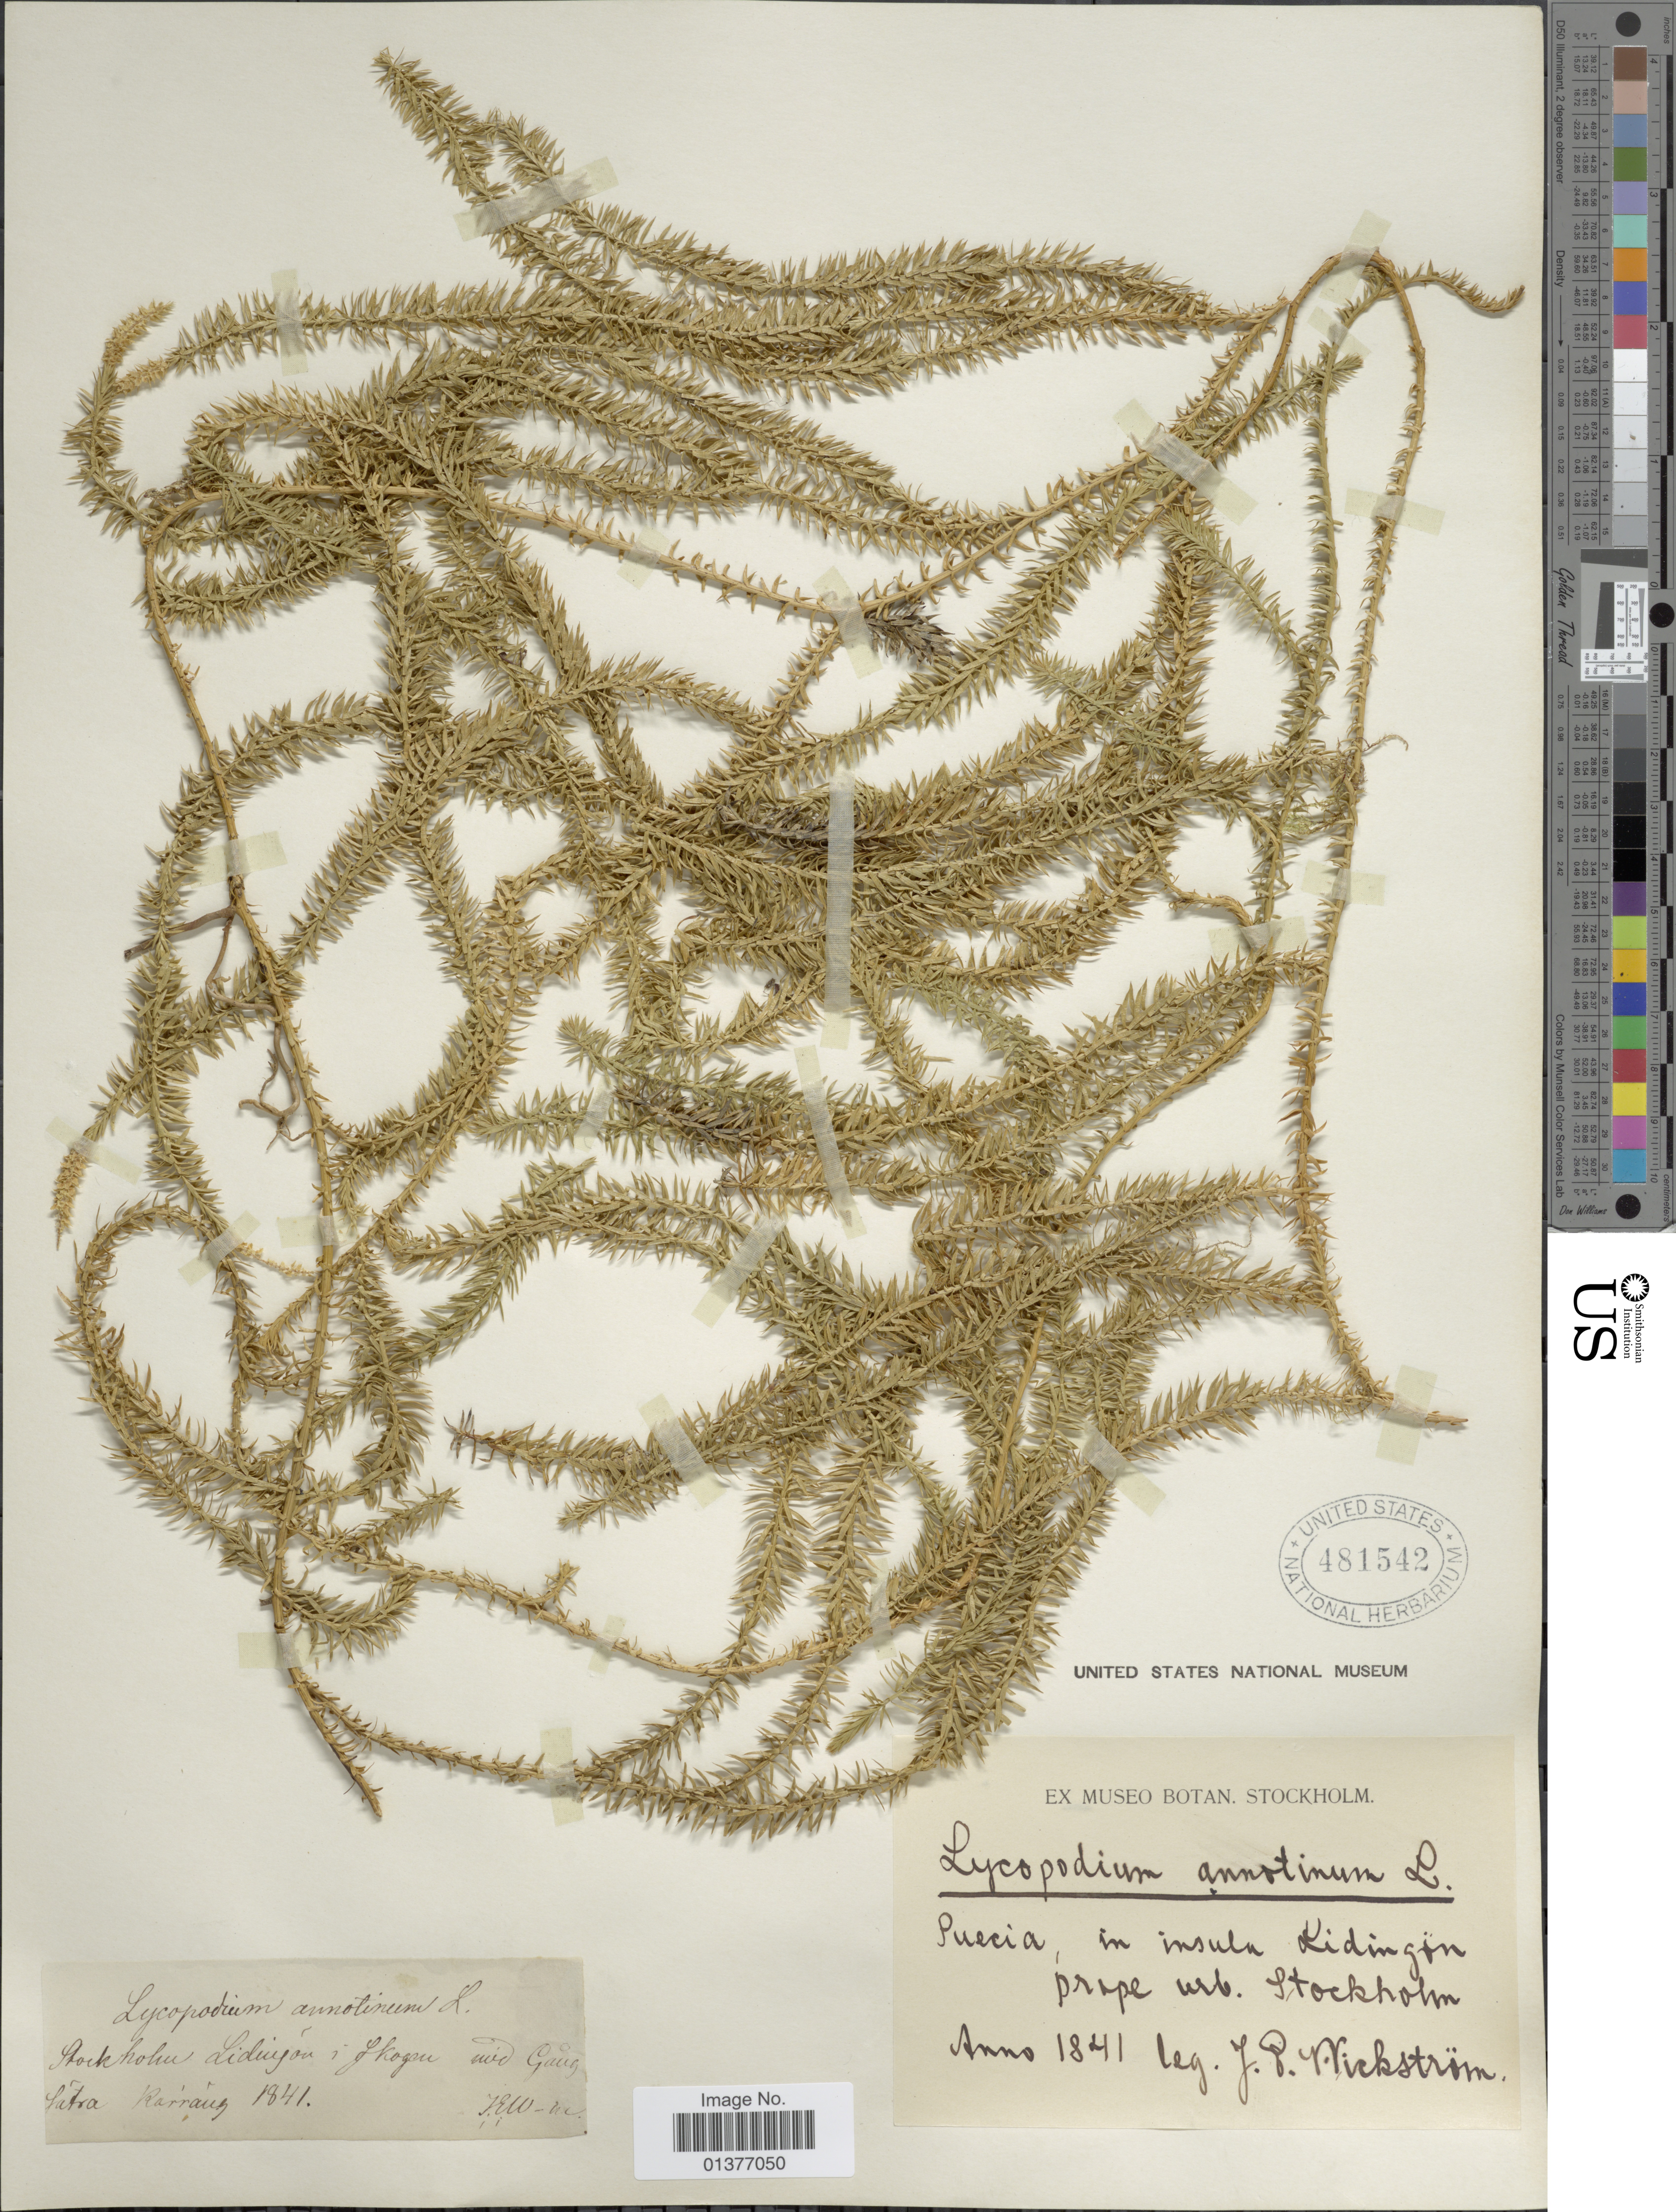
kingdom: Plantae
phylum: Tracheophyta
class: Lycopodiopsida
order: Lycopodiales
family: Lycopodiaceae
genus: Spinulum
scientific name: Spinulum annotinum subsp. annotinum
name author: (L.) A. Haines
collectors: J. Wickström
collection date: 1841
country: Sweden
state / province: Stockholm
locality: Stockholm, Lidingön i skogen vid Gång Sätra, humid field.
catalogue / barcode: US 481542